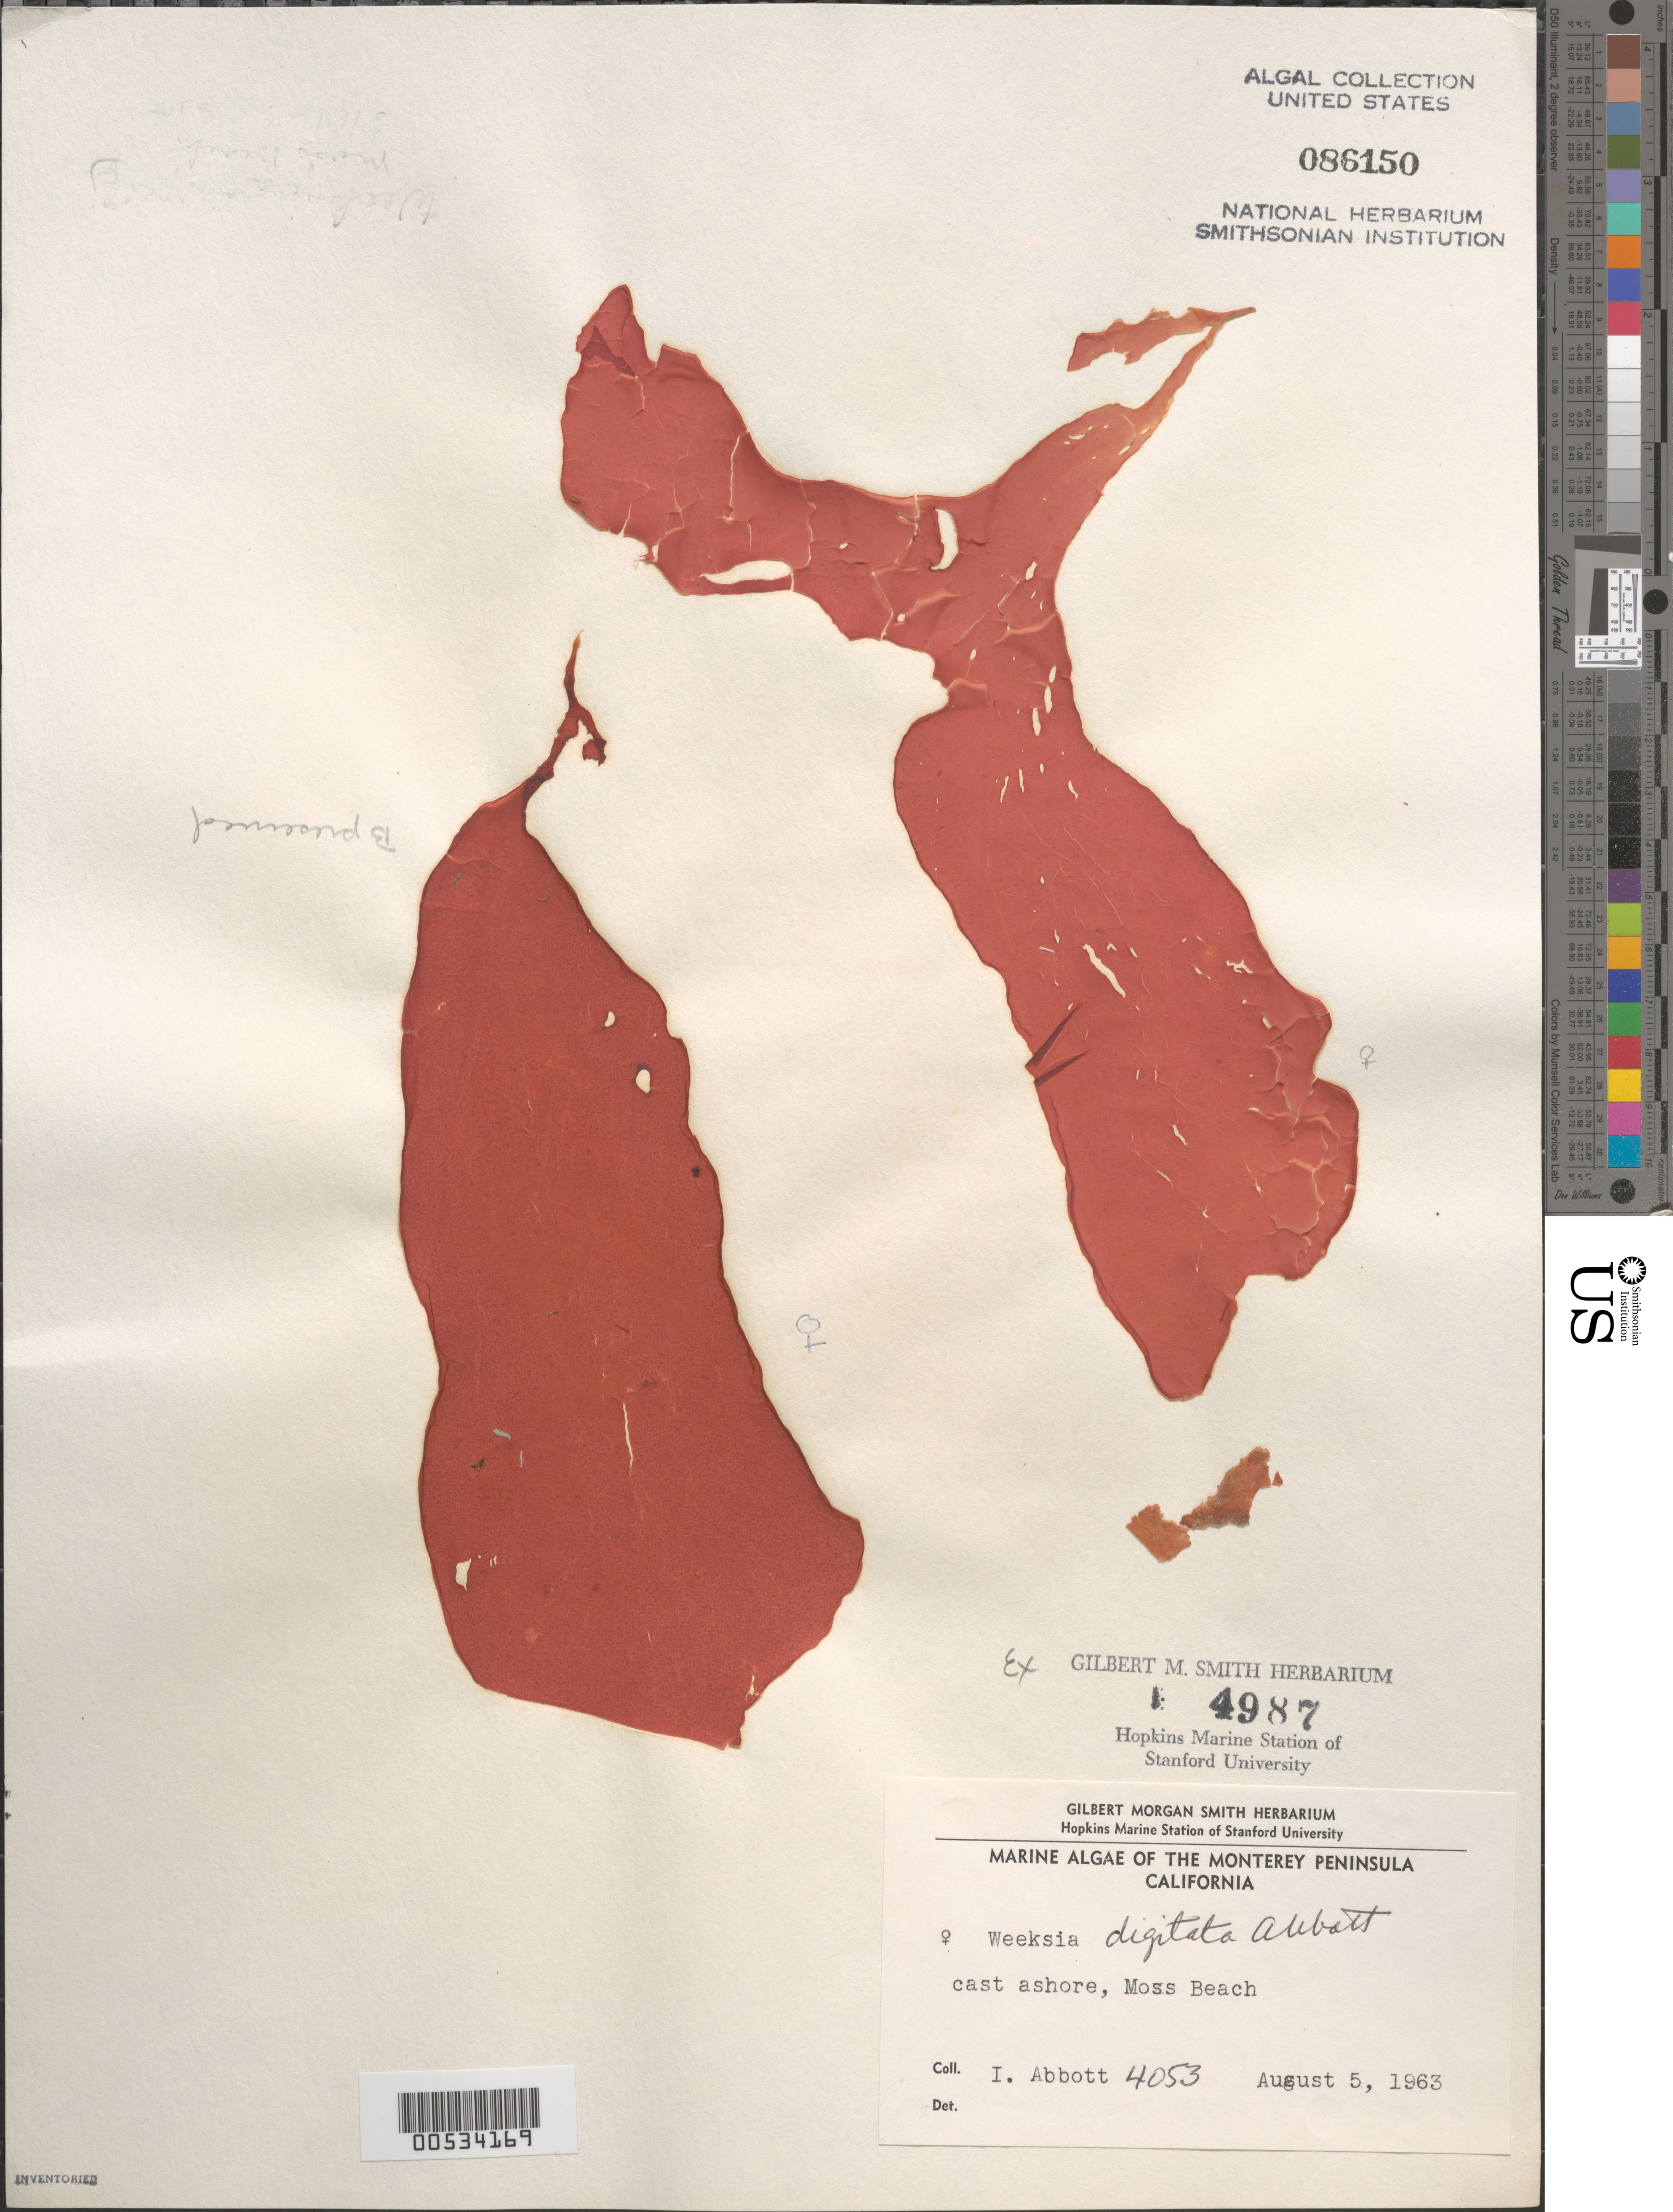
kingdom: Plantae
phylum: Rhodophyta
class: Florideophyceae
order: Gigartinales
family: Dumontiaceae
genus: Weeksia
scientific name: Weeksia digitata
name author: I.A. Abbott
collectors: I. A. Abbott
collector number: IAA 4053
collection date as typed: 05 Aug 1963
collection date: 1963-08-05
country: United States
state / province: California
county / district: Monterey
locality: Moss Beach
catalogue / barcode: US 86150